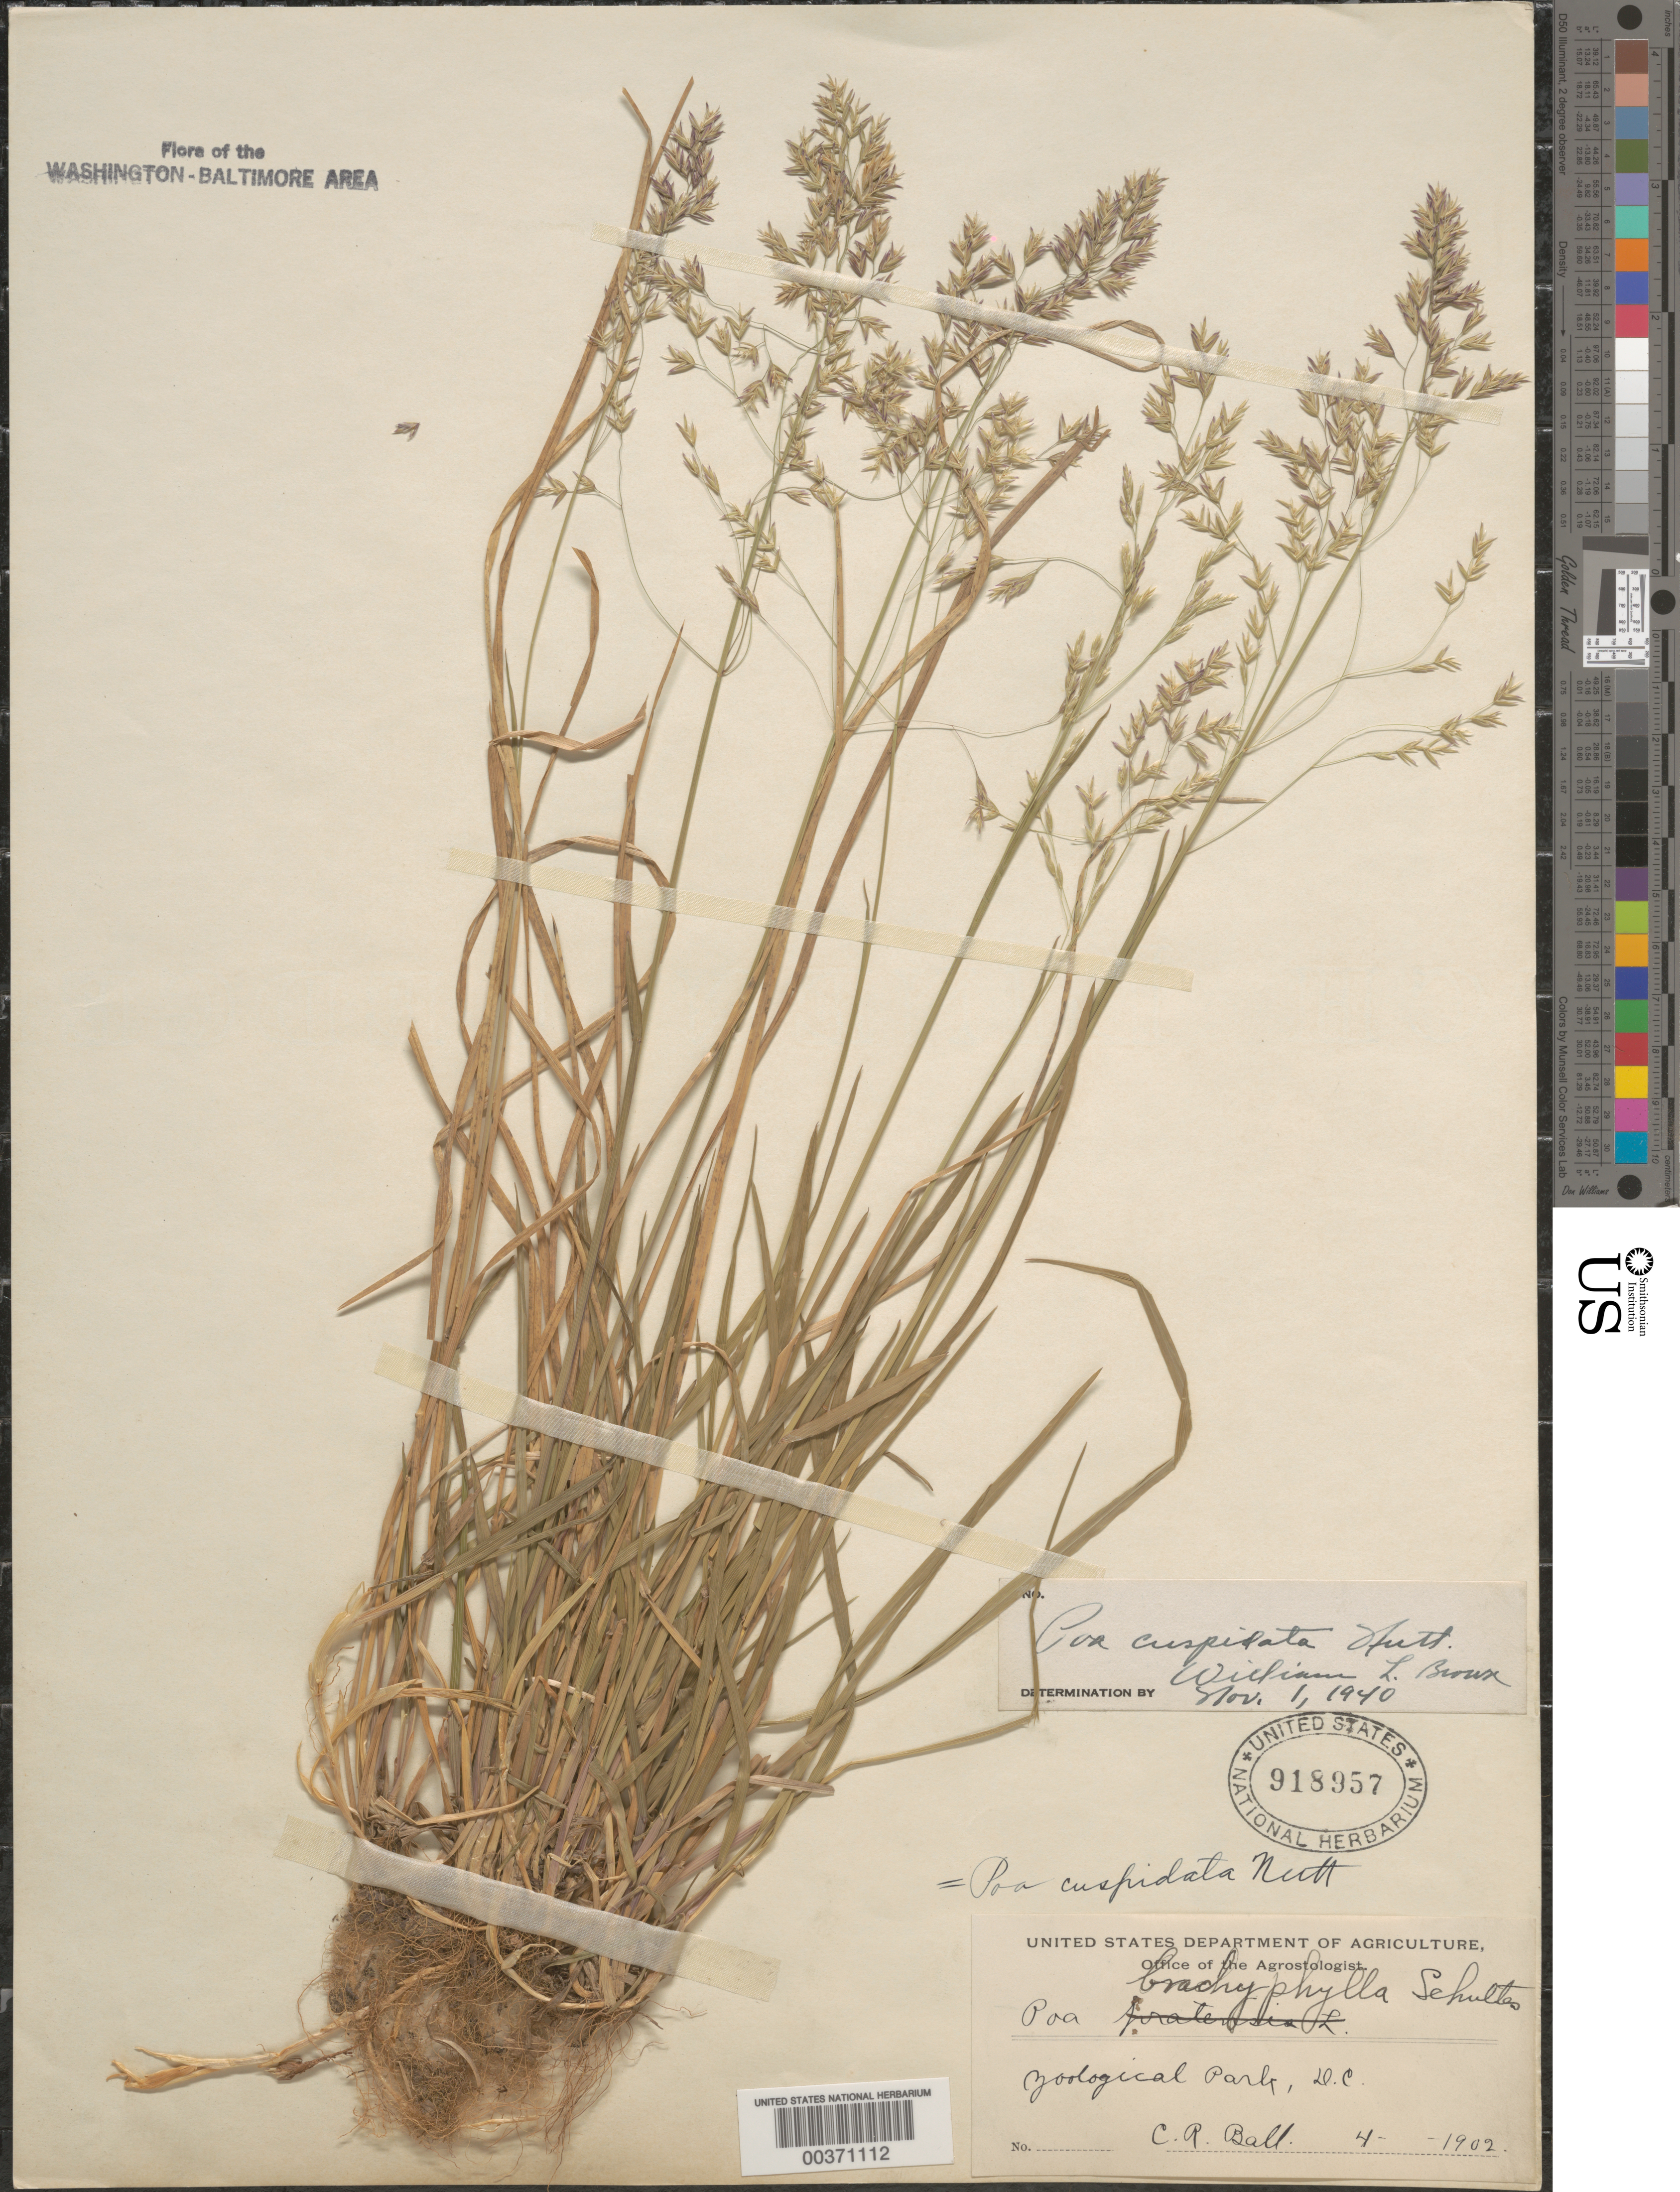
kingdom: Plantae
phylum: Tracheophyta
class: Liliopsida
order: Poales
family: Poaceae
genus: Poa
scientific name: Poa cuspidata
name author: Nutt.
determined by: Brown, W. L.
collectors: C. R. Ball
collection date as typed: Apr 1902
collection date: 1902-04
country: United States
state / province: District of Columbia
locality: Zoological Park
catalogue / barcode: US 918957